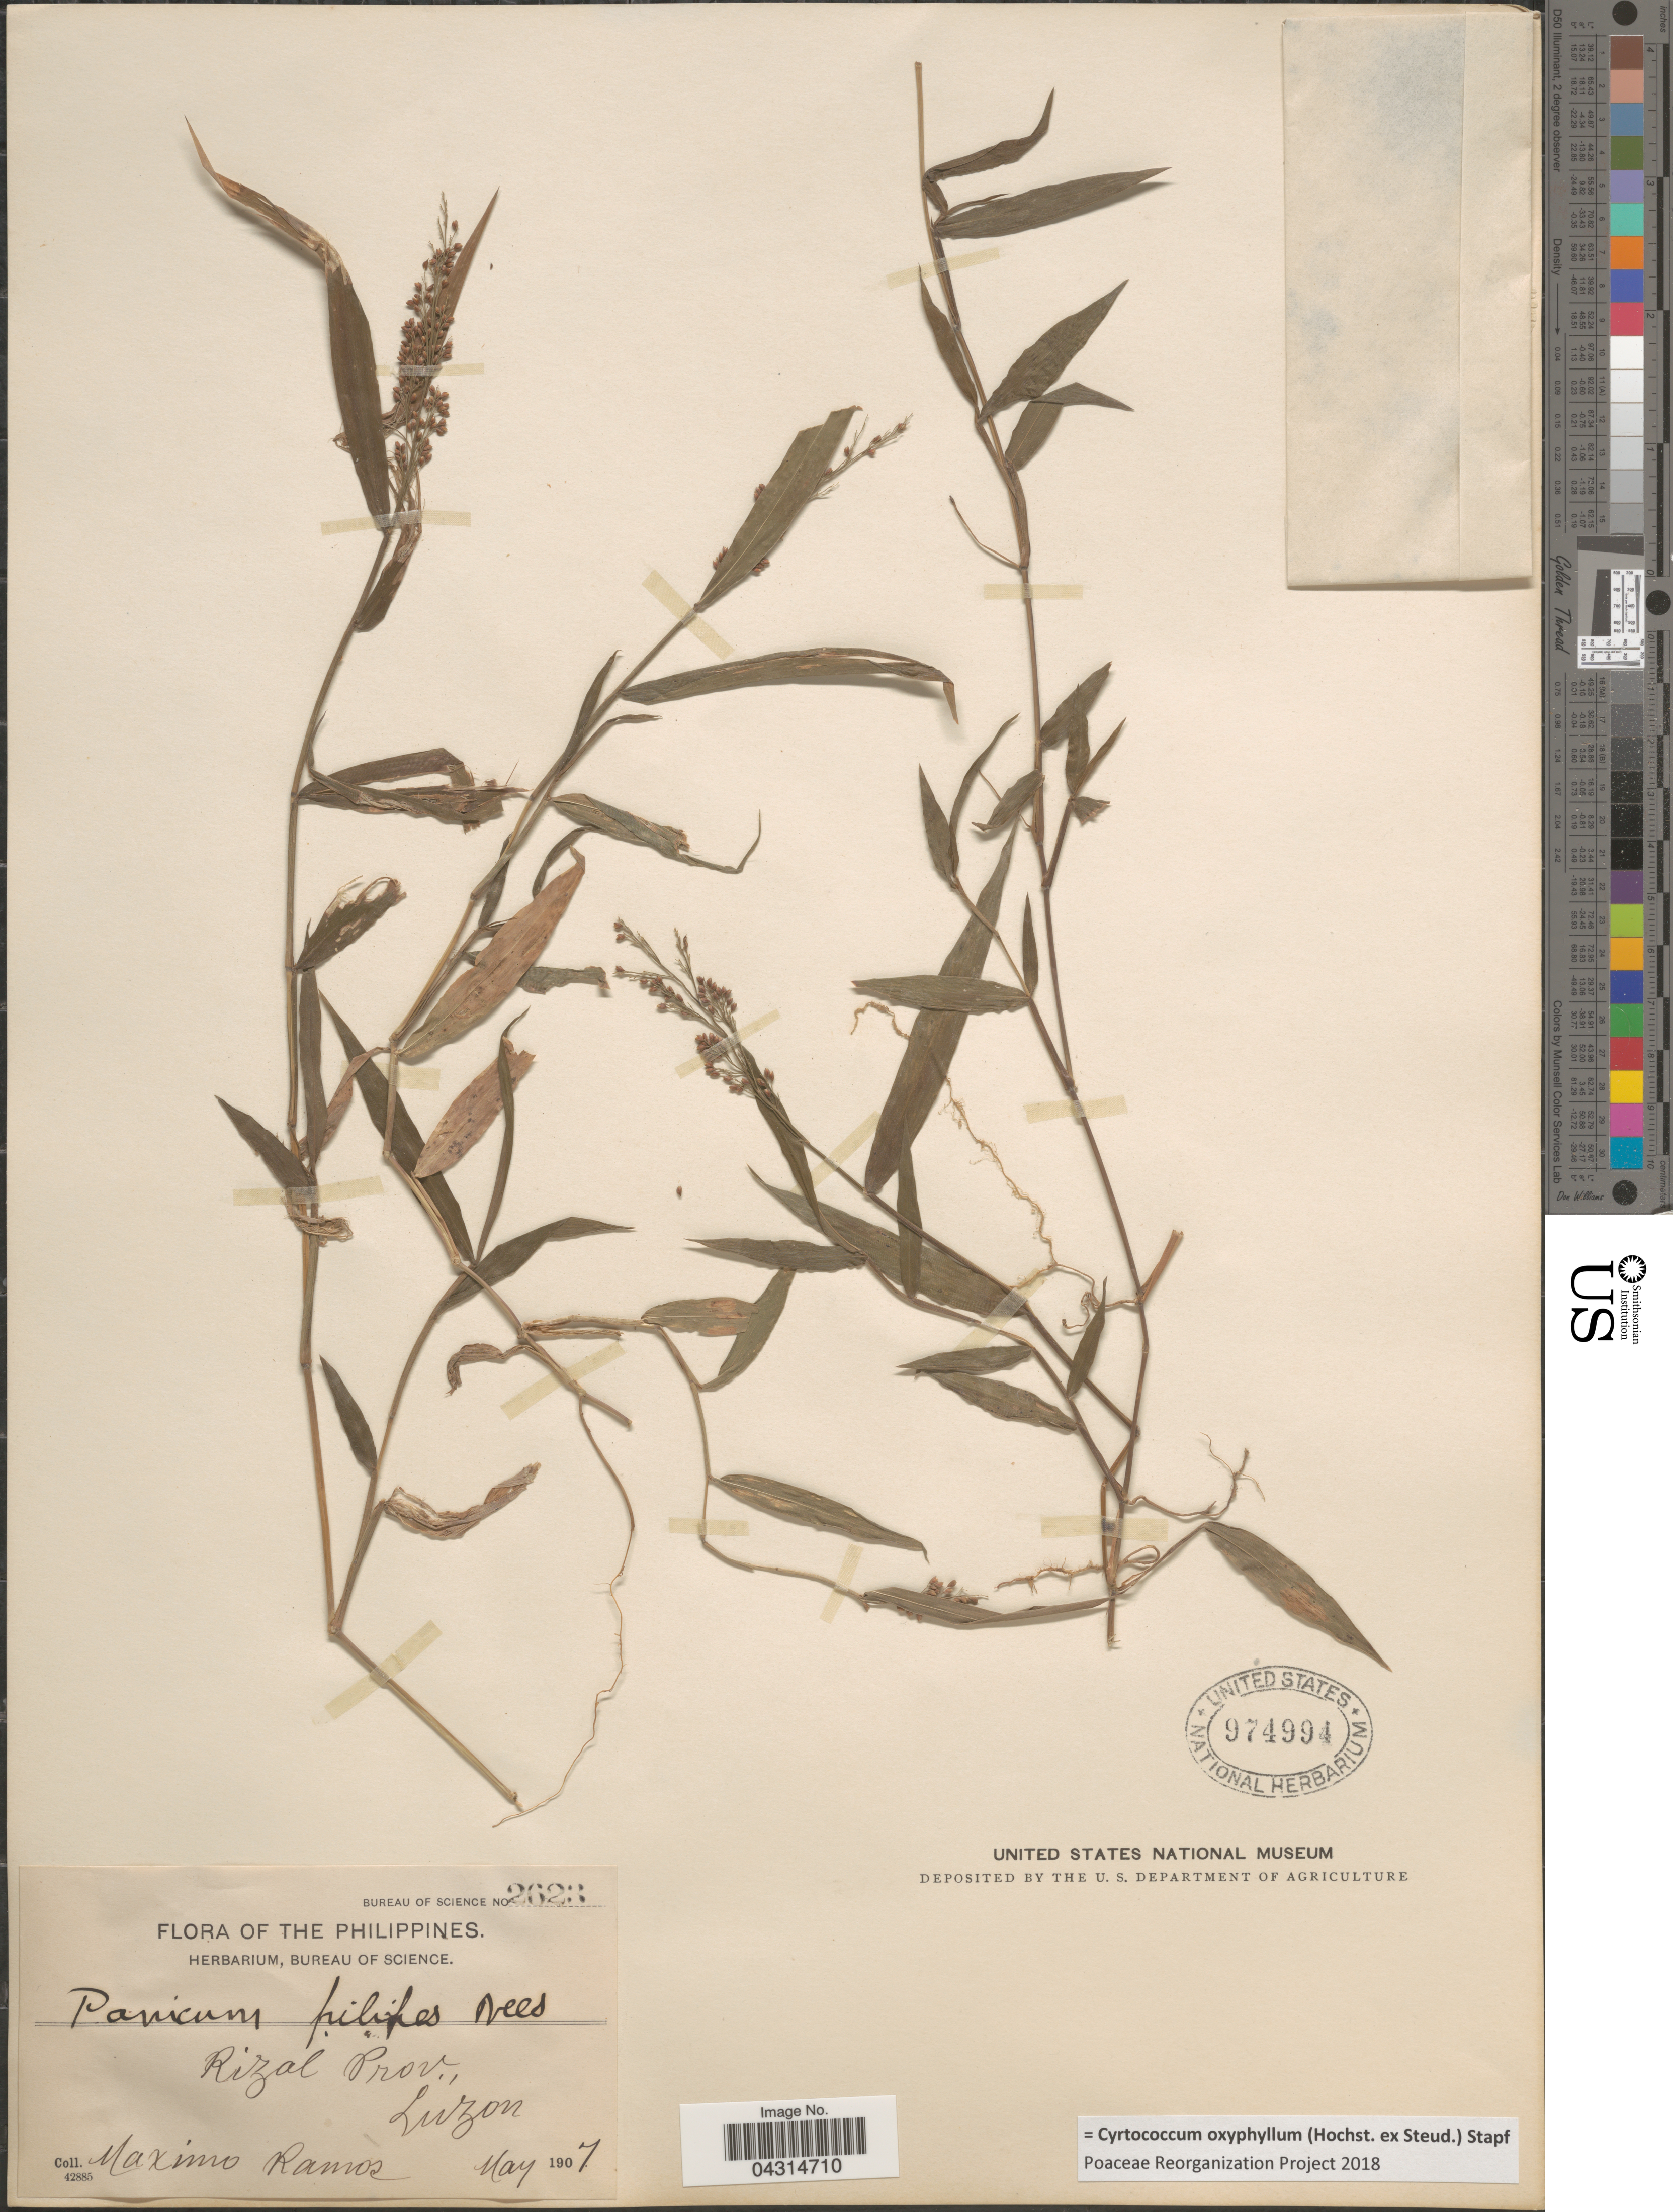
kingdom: Plantae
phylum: Tracheophyta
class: Liliopsida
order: Poales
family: Poaceae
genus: Cyrtococcum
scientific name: Cyrtococcum oxyphyllum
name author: (Steud.) Stapf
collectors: M. Ramos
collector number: Bureau of Science 2623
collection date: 1907-05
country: Philippines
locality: Rizal Prov., Luzon.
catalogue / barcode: US 974994